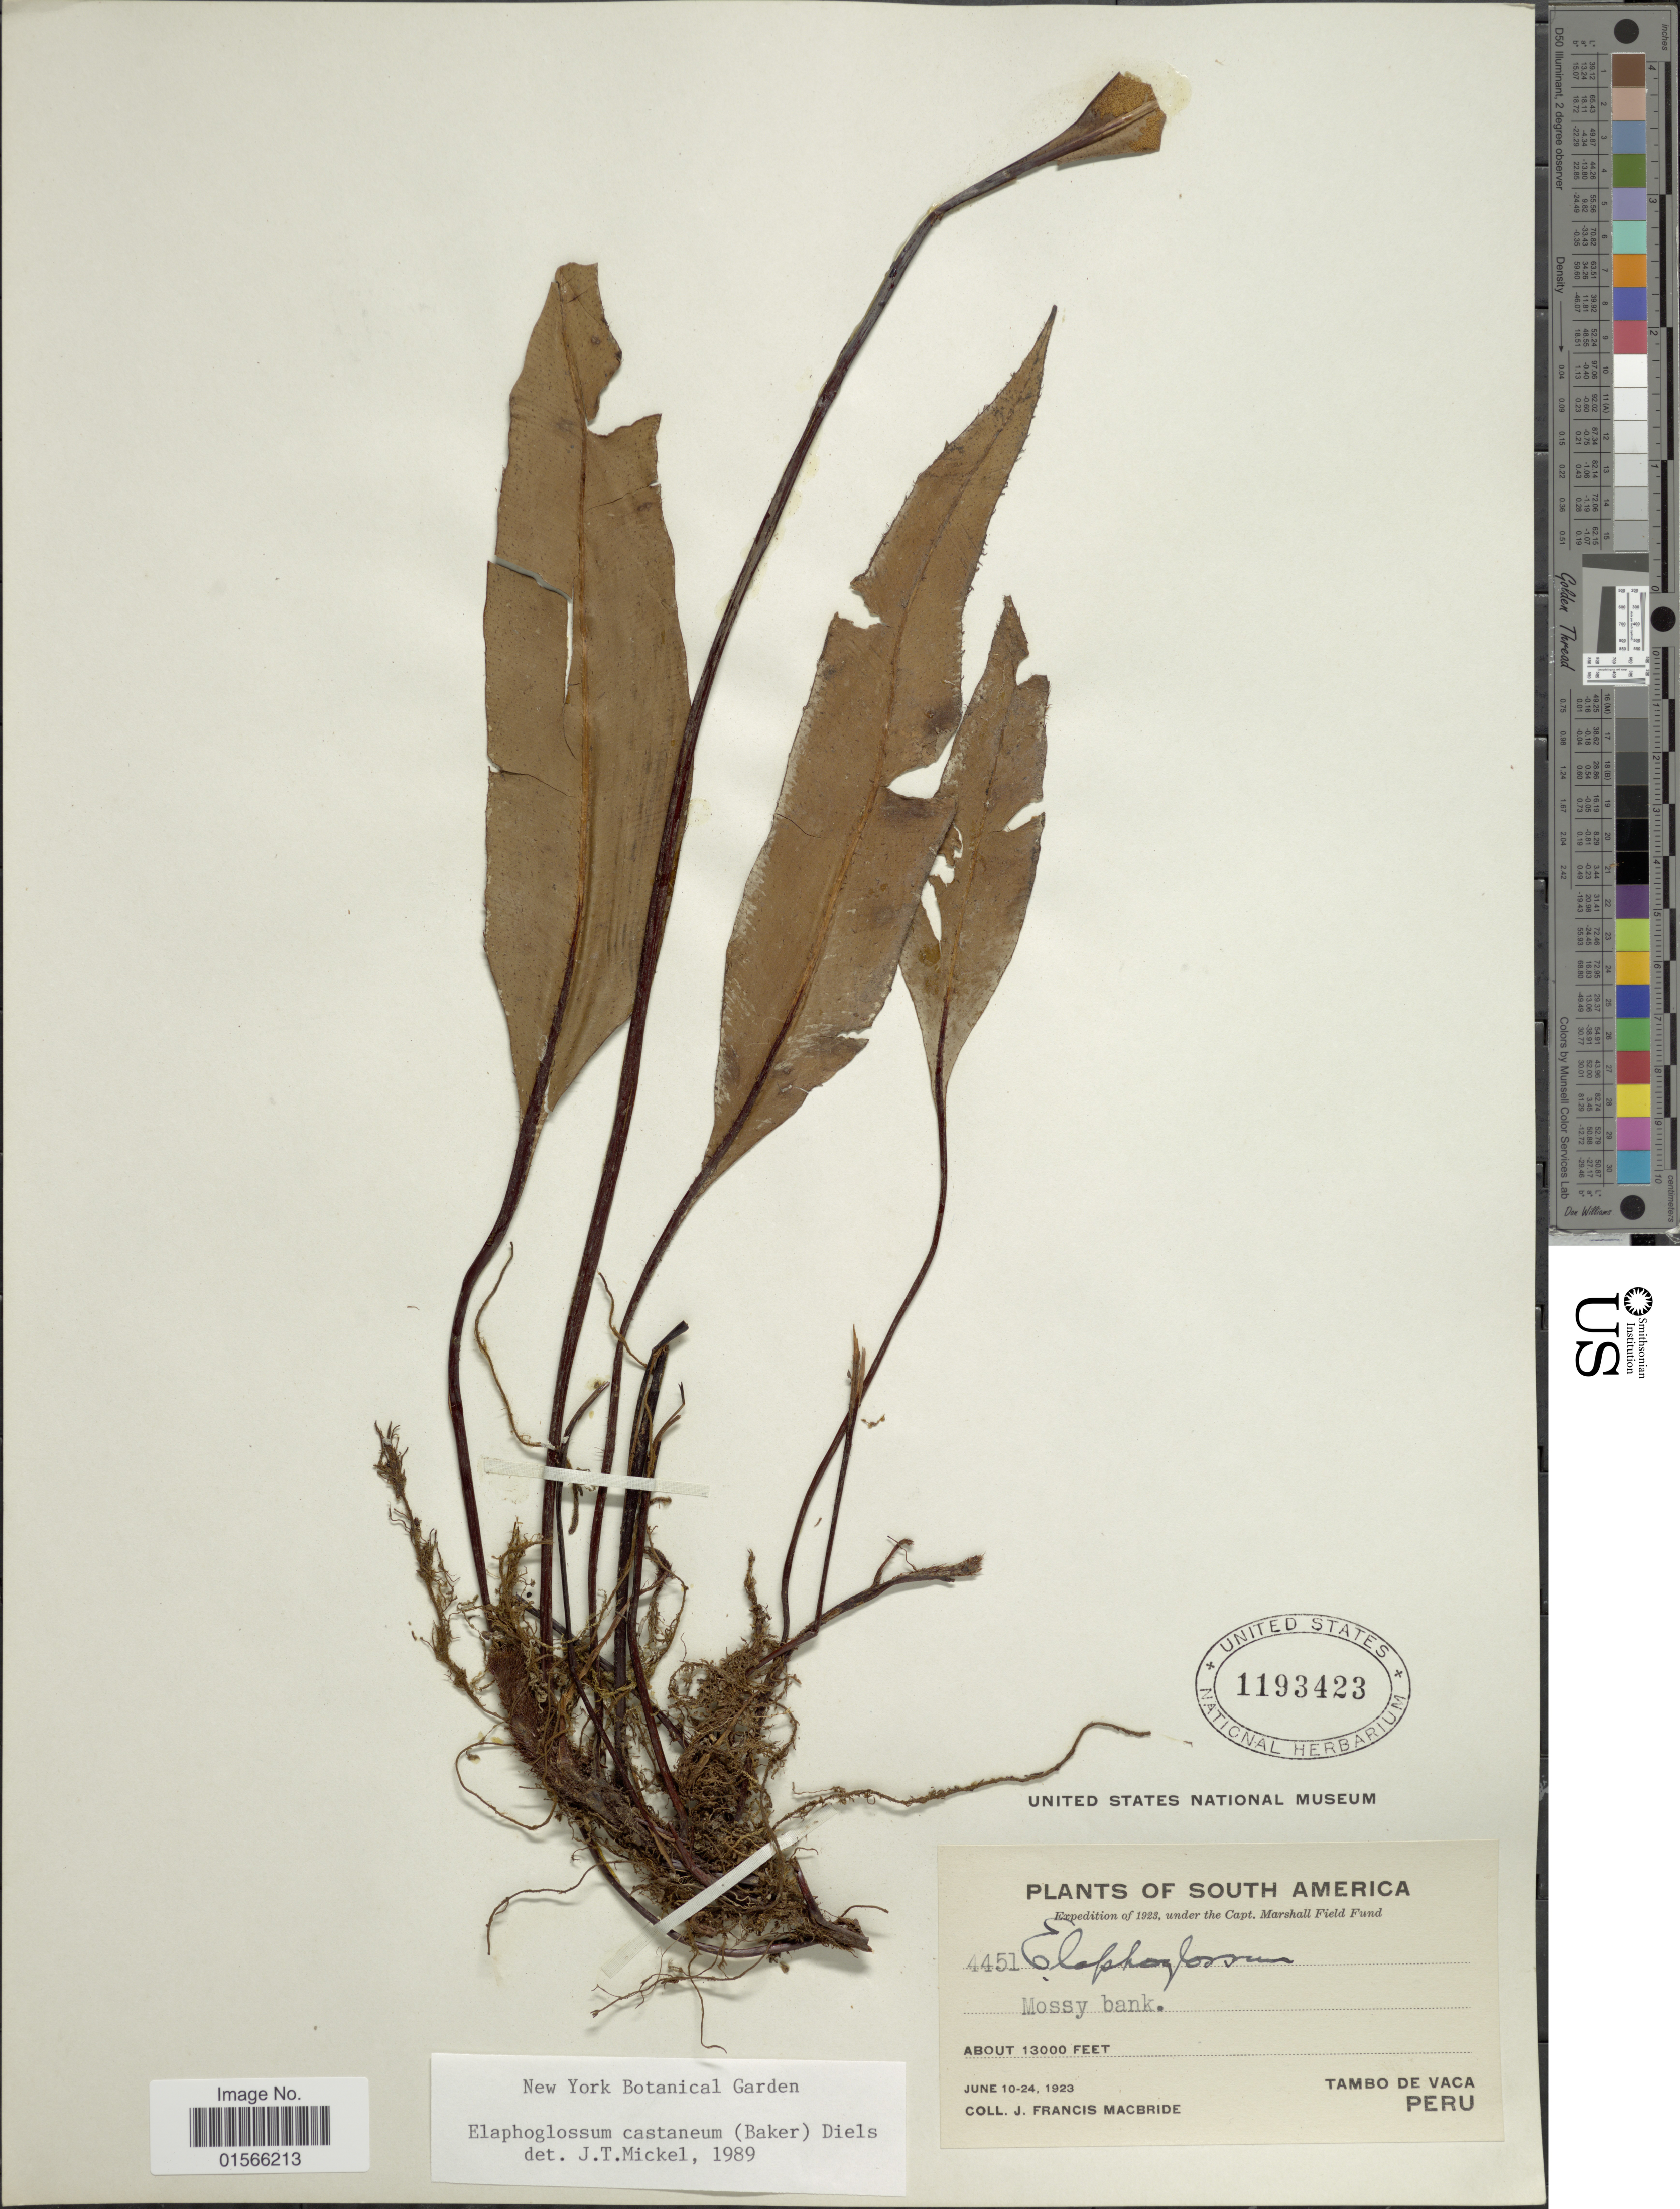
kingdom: Plantae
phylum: Tracheophyta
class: Polypodiopsida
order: Polypodiales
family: Dryopteridaceae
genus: Elaphoglossum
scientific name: Elaphoglossum castaneum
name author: (Baker) Diels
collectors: J. F. Macbride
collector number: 4451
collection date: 1923-06-10/1923-06-24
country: Peru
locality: Mossy bank, Tambo de Vaca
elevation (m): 3962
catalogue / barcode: US 1193423